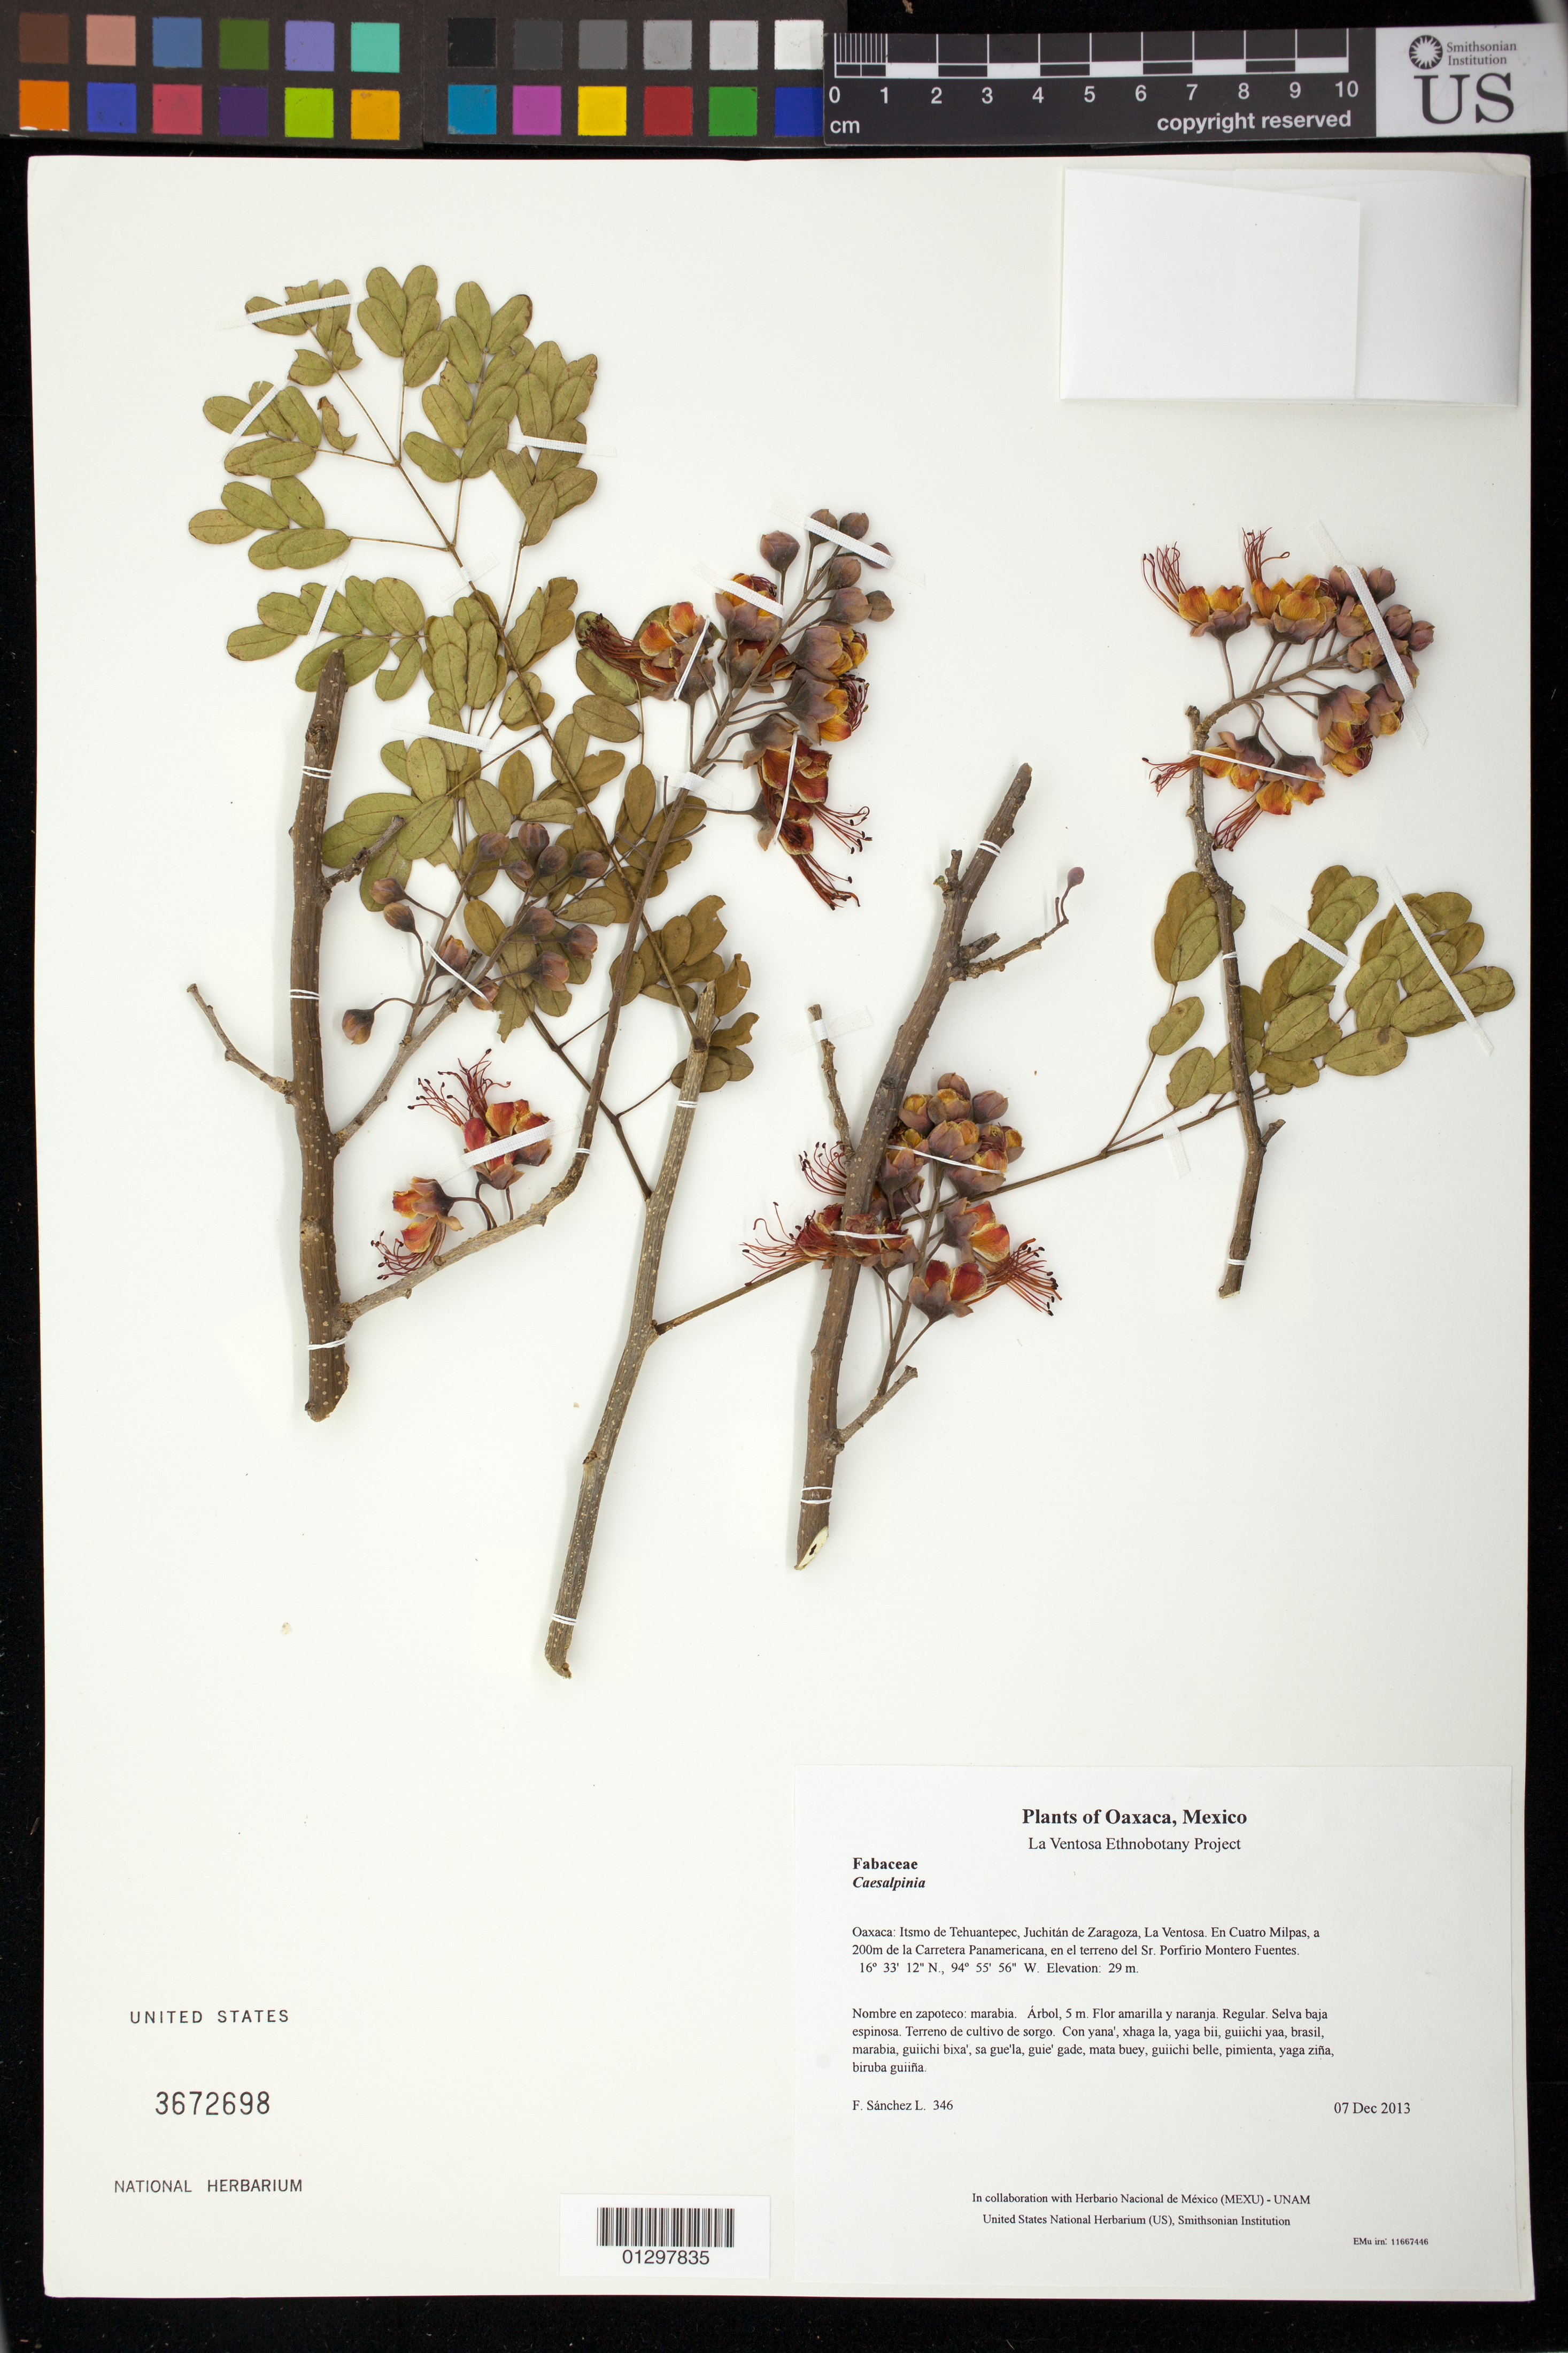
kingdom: Plantae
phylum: Tracheophyta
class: Magnoliopsida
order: Fabales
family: Fabaceae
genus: Caesalpinia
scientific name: Caesalpinia exostemma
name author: DC.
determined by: Cruz D., R.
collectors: F. Sánchez L.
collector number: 346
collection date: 2013-12-07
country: Mexico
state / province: Oaxaca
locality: Itsmo de Tehuantepec, Juchitán de Zaragoza, La Ventosa. En Cuatro Milpas, a 200m de la Carretera Panamericana, en el terreno del Sr. Porfirio Montero Fuentes.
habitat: Selva baja espinosa. Terreno de cultivo de sorgo.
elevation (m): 29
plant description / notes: JEBOT, MEXU, SERO, US; Yaga. 5 m. Guie' naguchi ne biguitu. Nuu.; maravilla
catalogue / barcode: US 3672698